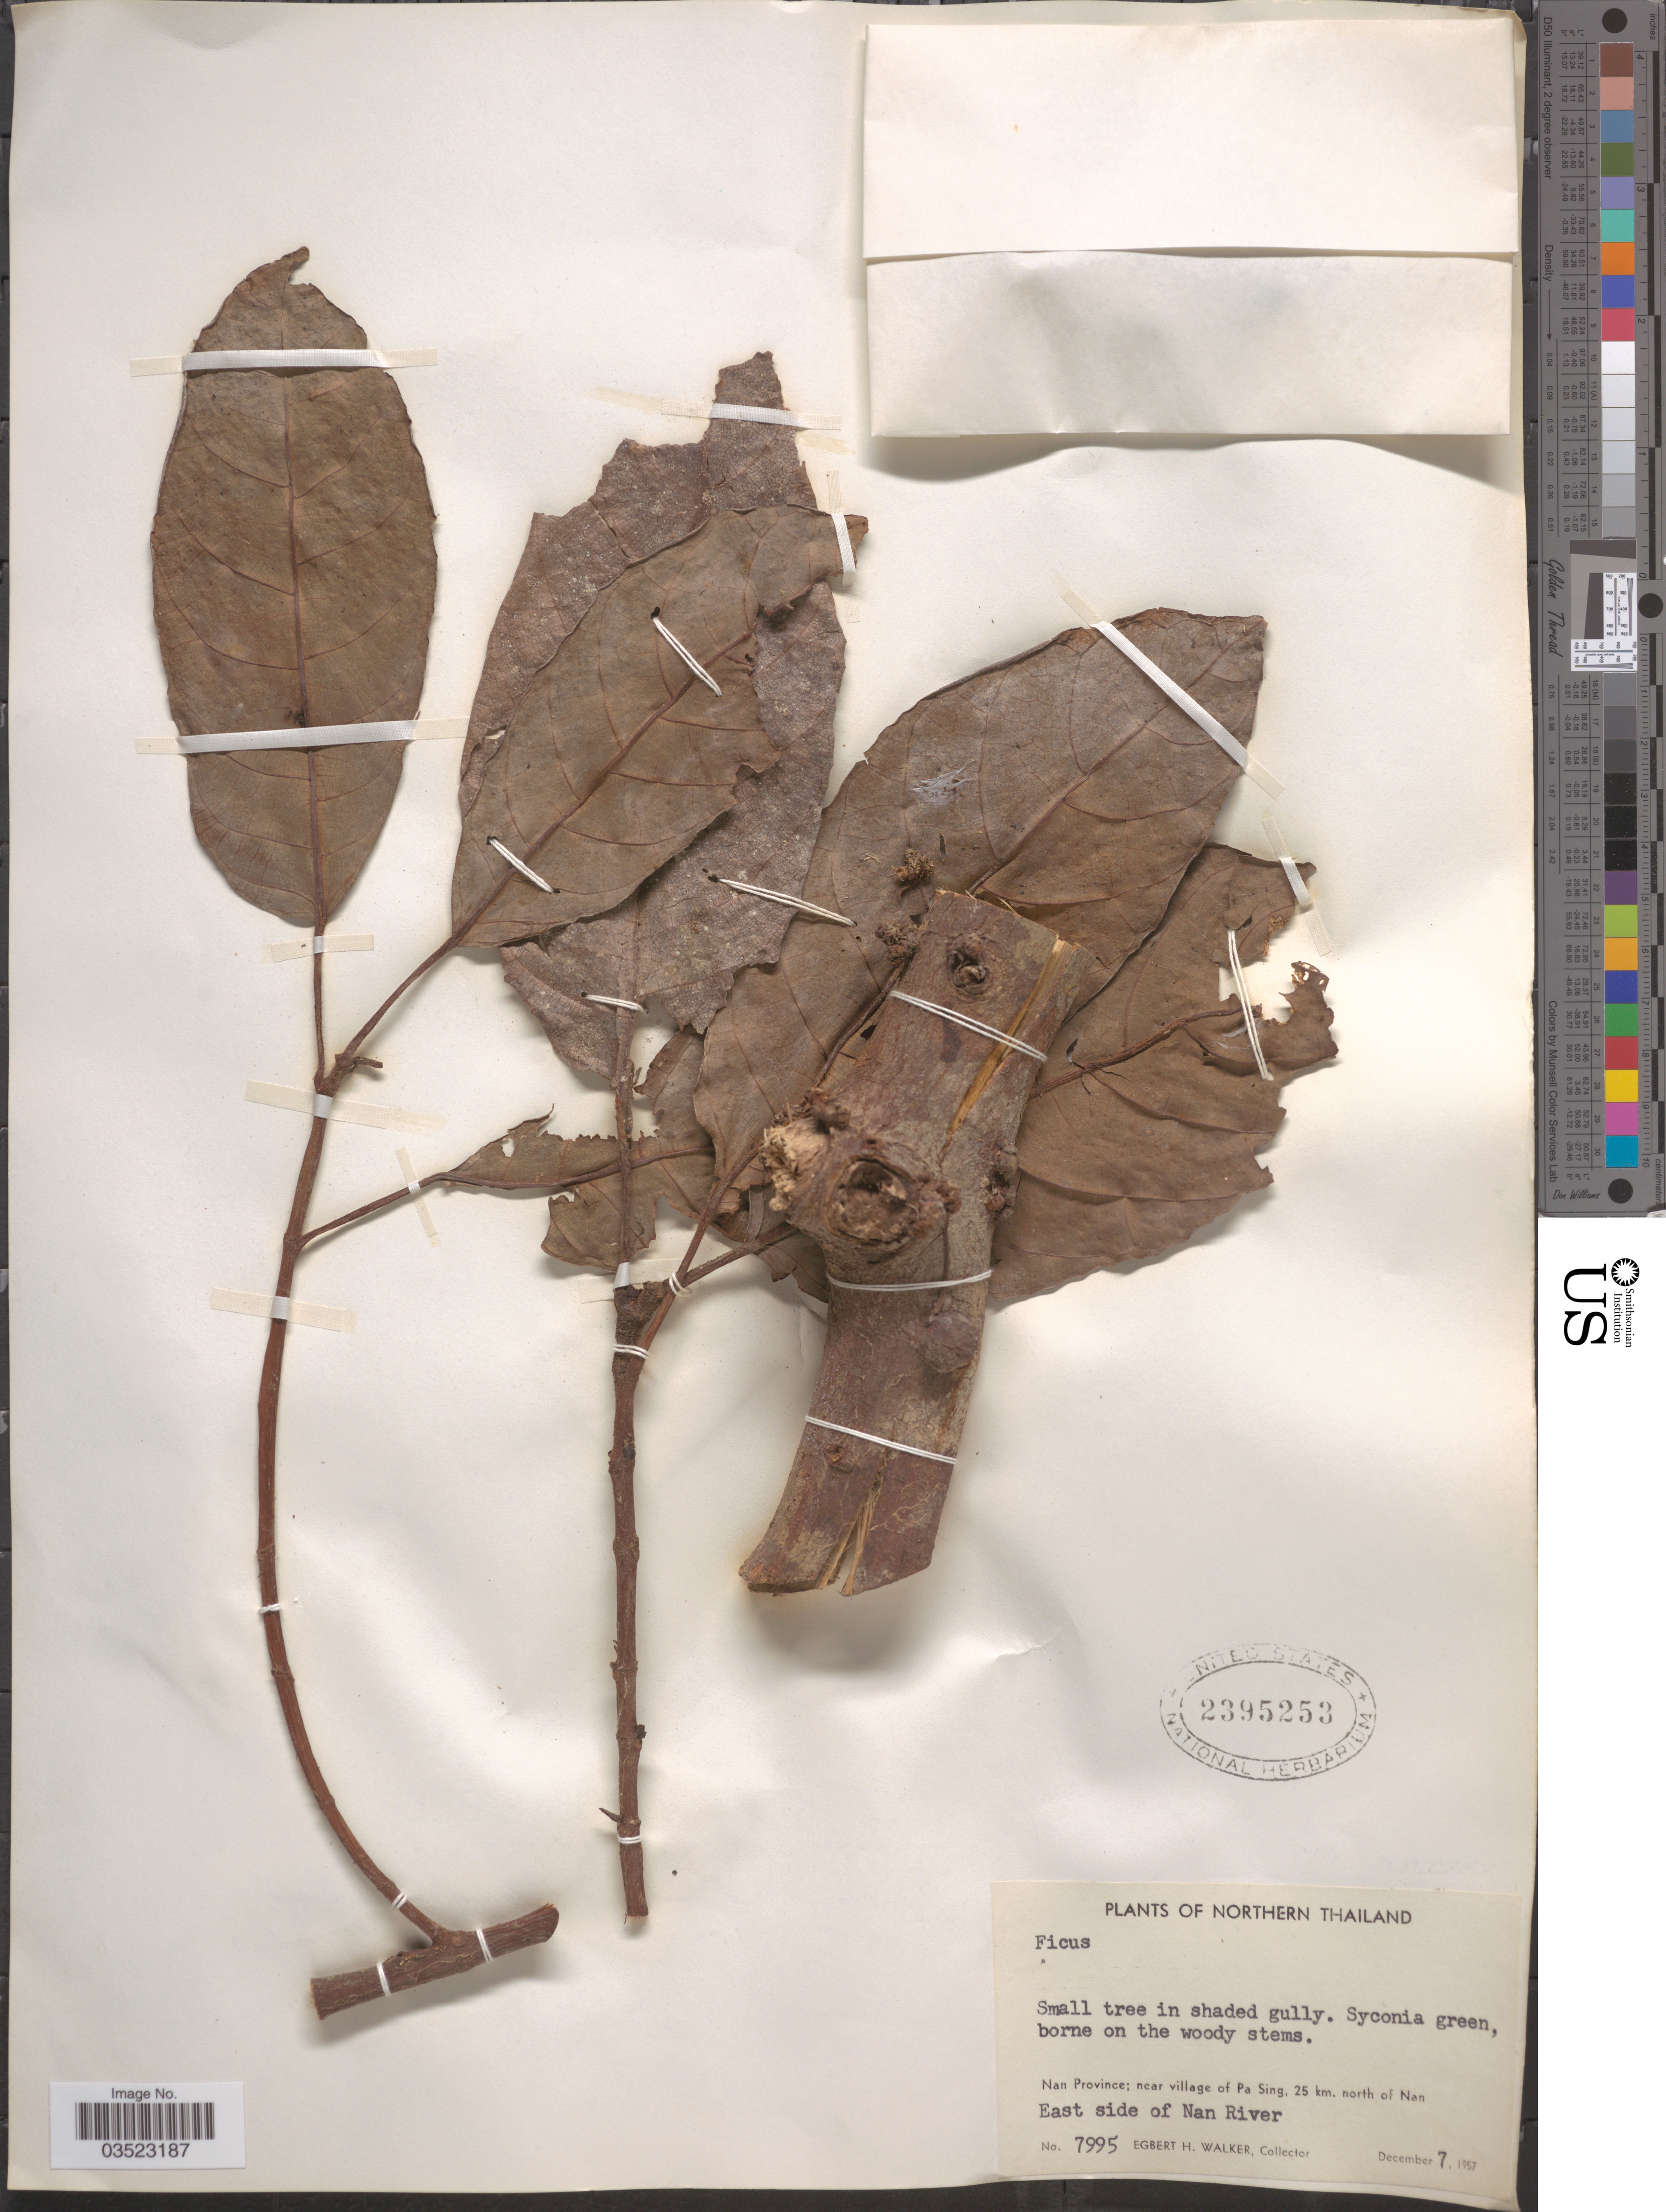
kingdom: Plantae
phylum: Tracheophyta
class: Magnoliopsida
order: Rosales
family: Moraceae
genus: Ficus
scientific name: Ficus sp.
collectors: E. H. Walker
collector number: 7995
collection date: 1957-12-07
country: Thailand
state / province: Nan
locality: Northern Thailand. Near village of Pa Sing, 25 km. north of Nan. East side of Nan River.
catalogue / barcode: US 2395253